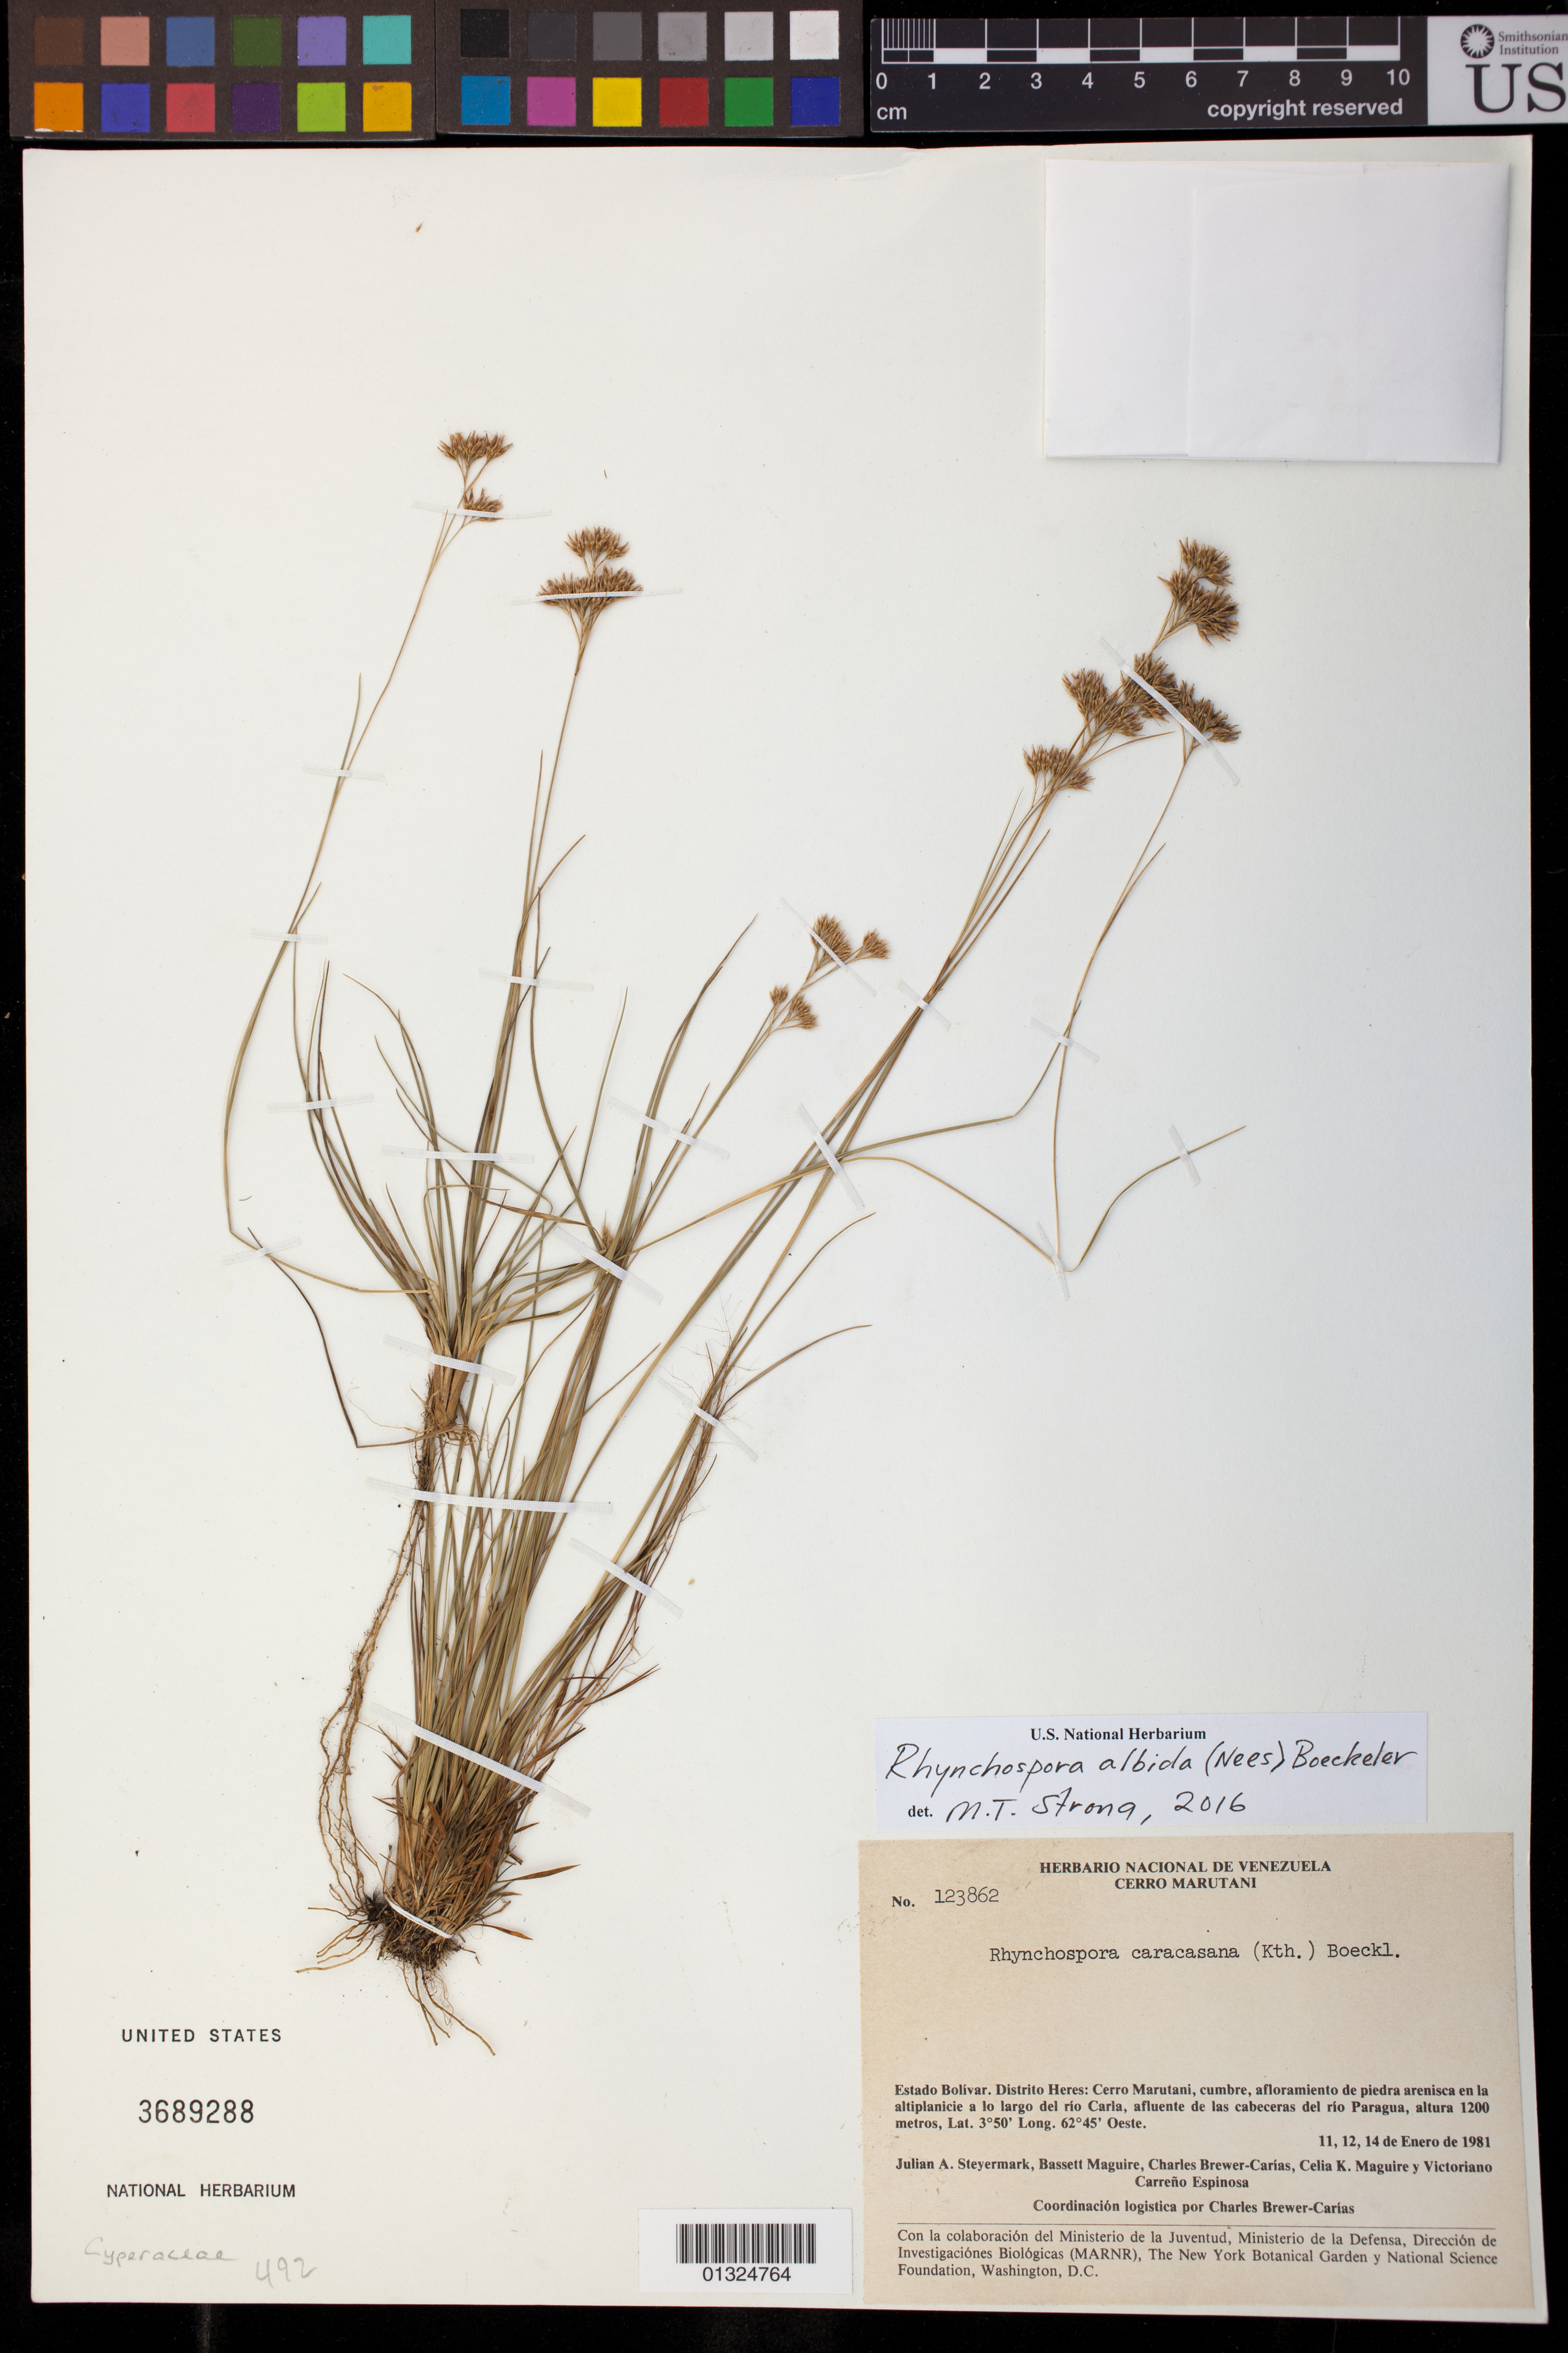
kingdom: Plantae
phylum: Tracheophyta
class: Liliopsida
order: Poales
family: Cyperaceae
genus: Rhynchospora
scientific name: Rhynchospora albida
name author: (Nees) Boeckeler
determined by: Strong, M. T., (US), Smithsonian Institution - National Museum of Natural History (UNITED STATES)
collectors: J. Steyermark, B. Maguire Jr., C. Brewer-Carias, C. K. Maguire & G. Carreño Espinosa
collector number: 123862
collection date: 1981-01-11/1981-01-14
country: Venezuela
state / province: Bolívar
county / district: Heres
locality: Cerro Marutani, Cumbre, afloramiento de piedra arenisca en la altiplanicie a lo largo del rio Carla, afluente de las cabeceras del rio Paragua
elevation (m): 1200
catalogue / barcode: US 3689288